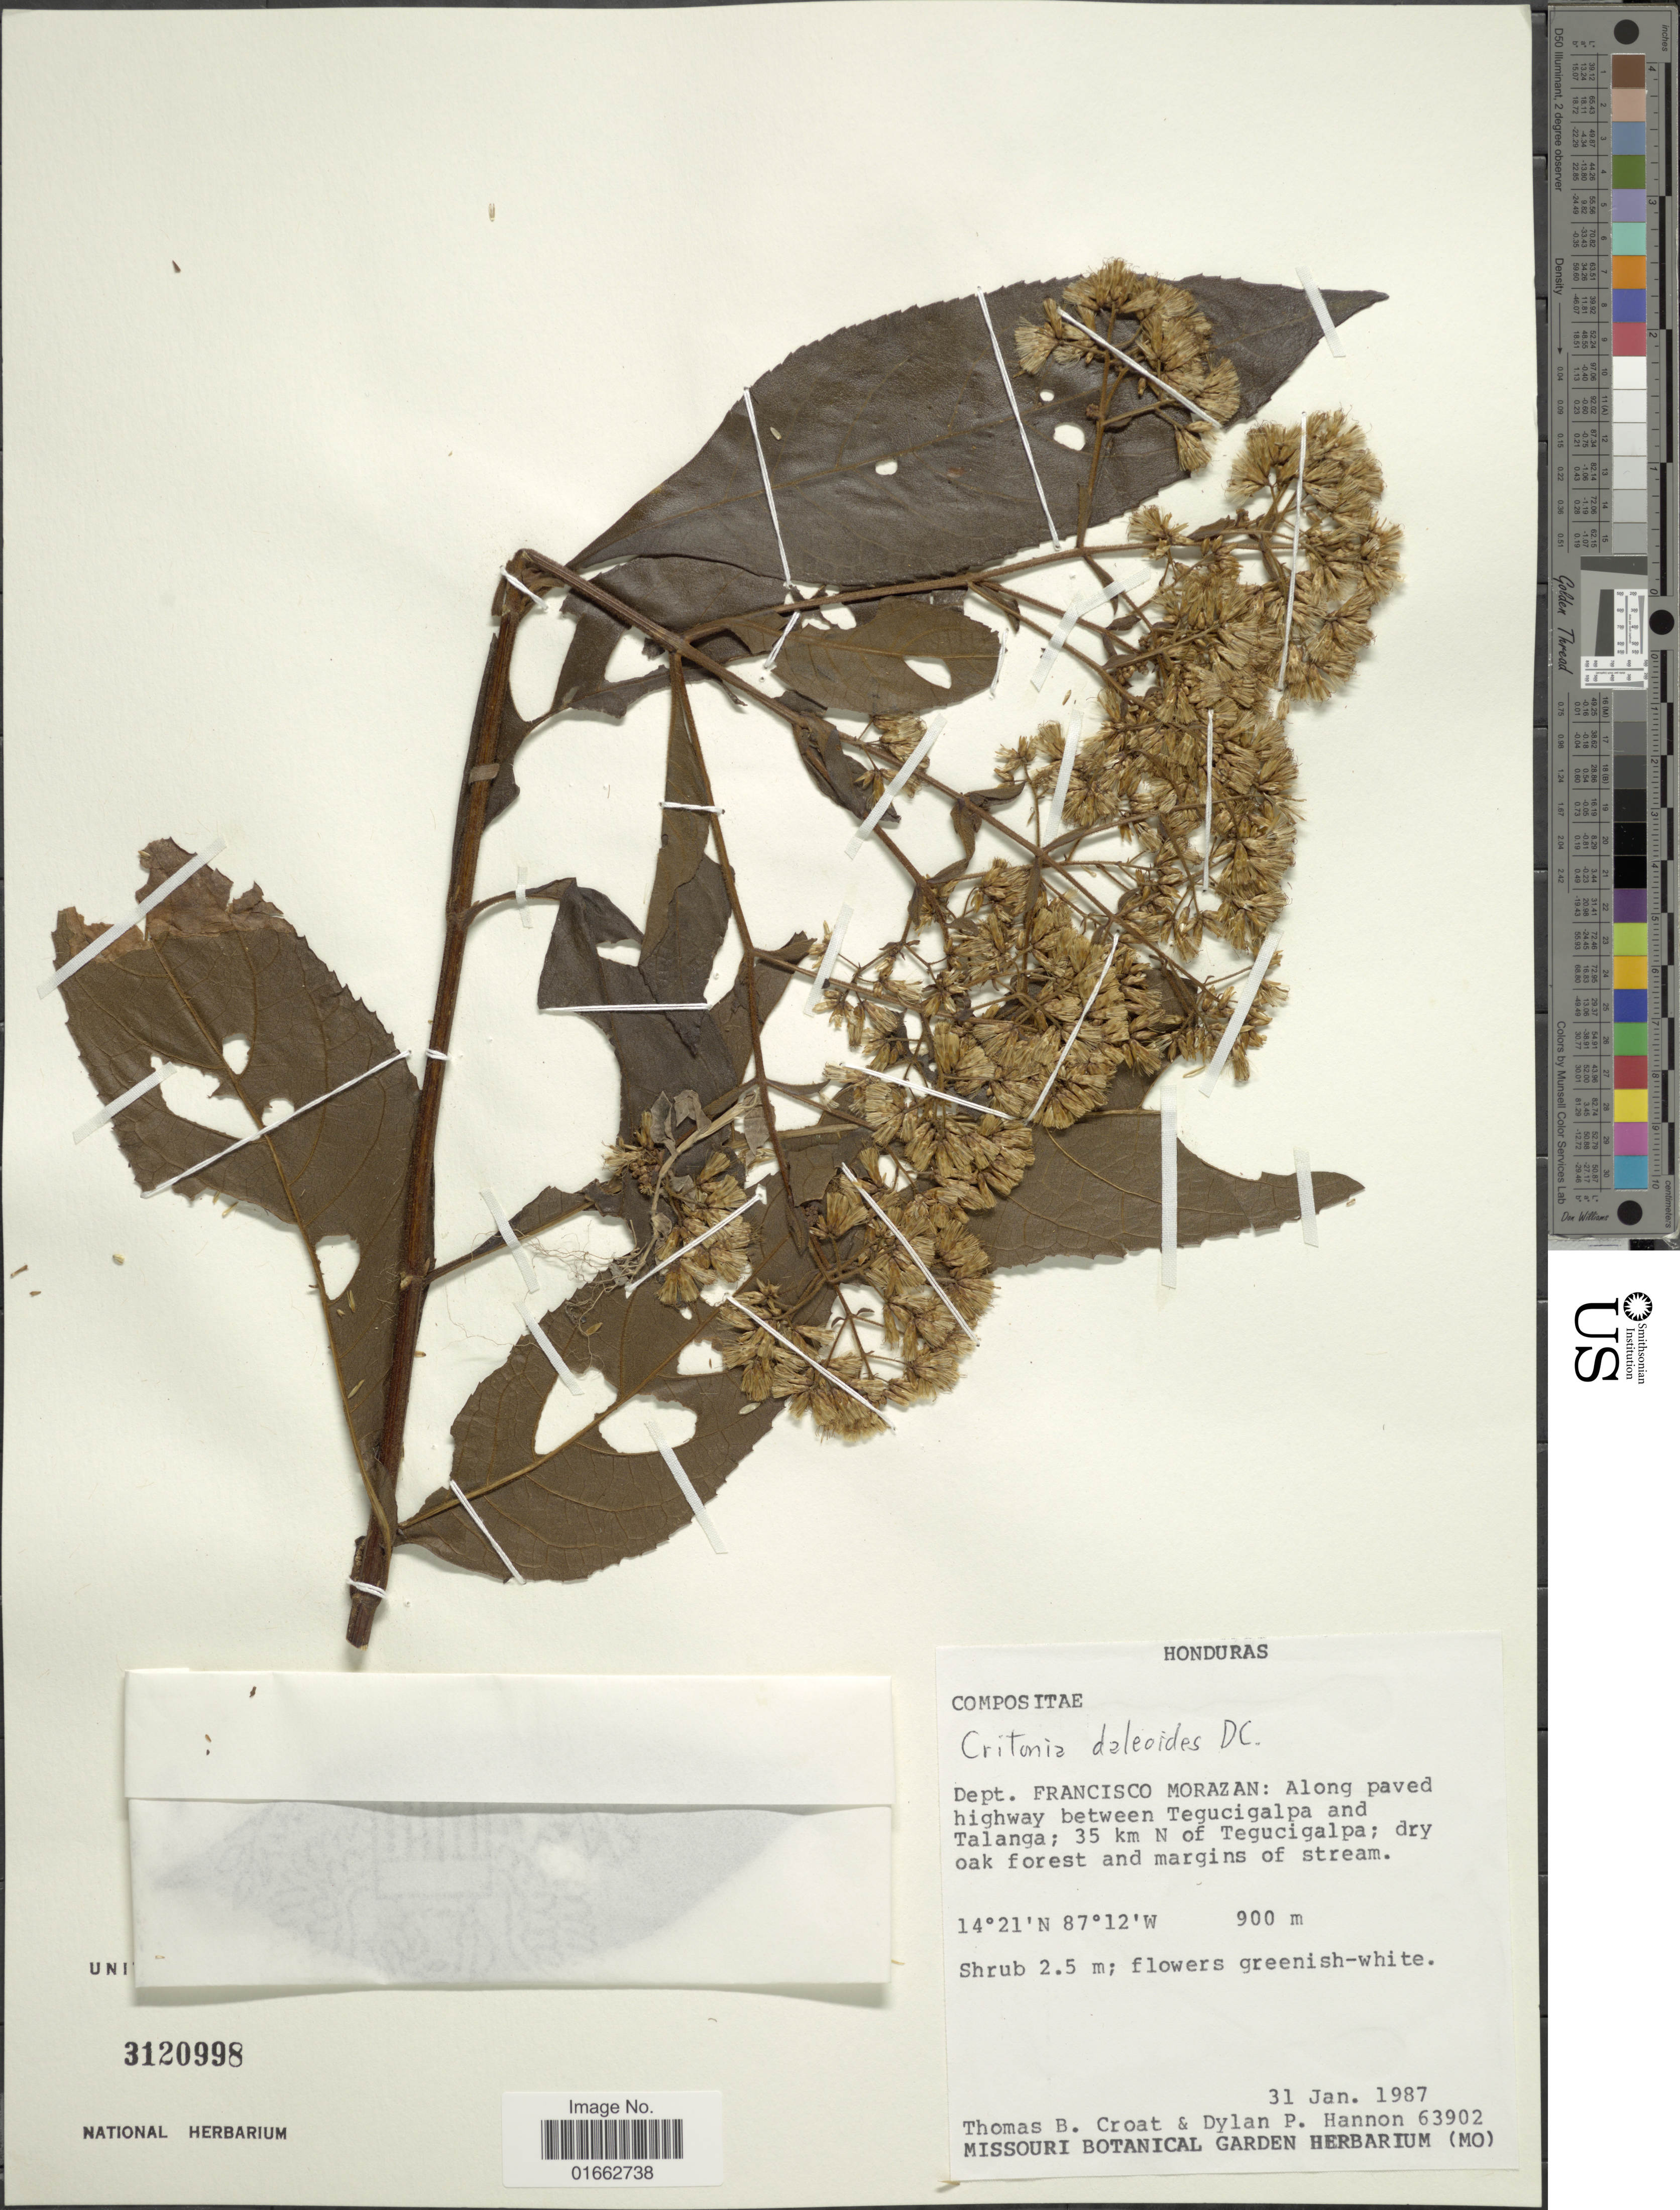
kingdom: Plantae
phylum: Tracheophyta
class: Magnoliopsida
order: Asterales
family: Asteraceae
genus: Critonia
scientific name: Critonia daleoides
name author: DC.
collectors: T. B. Croat & D. Hannon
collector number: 63902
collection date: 1987-01-31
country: Honduras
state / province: Fco. Morazán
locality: Along paved highway between Tegucigalpa and Talanga, 35 km N of Tegucigalpa; dry oak forest and margins of stream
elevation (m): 900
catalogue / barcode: US 3120998